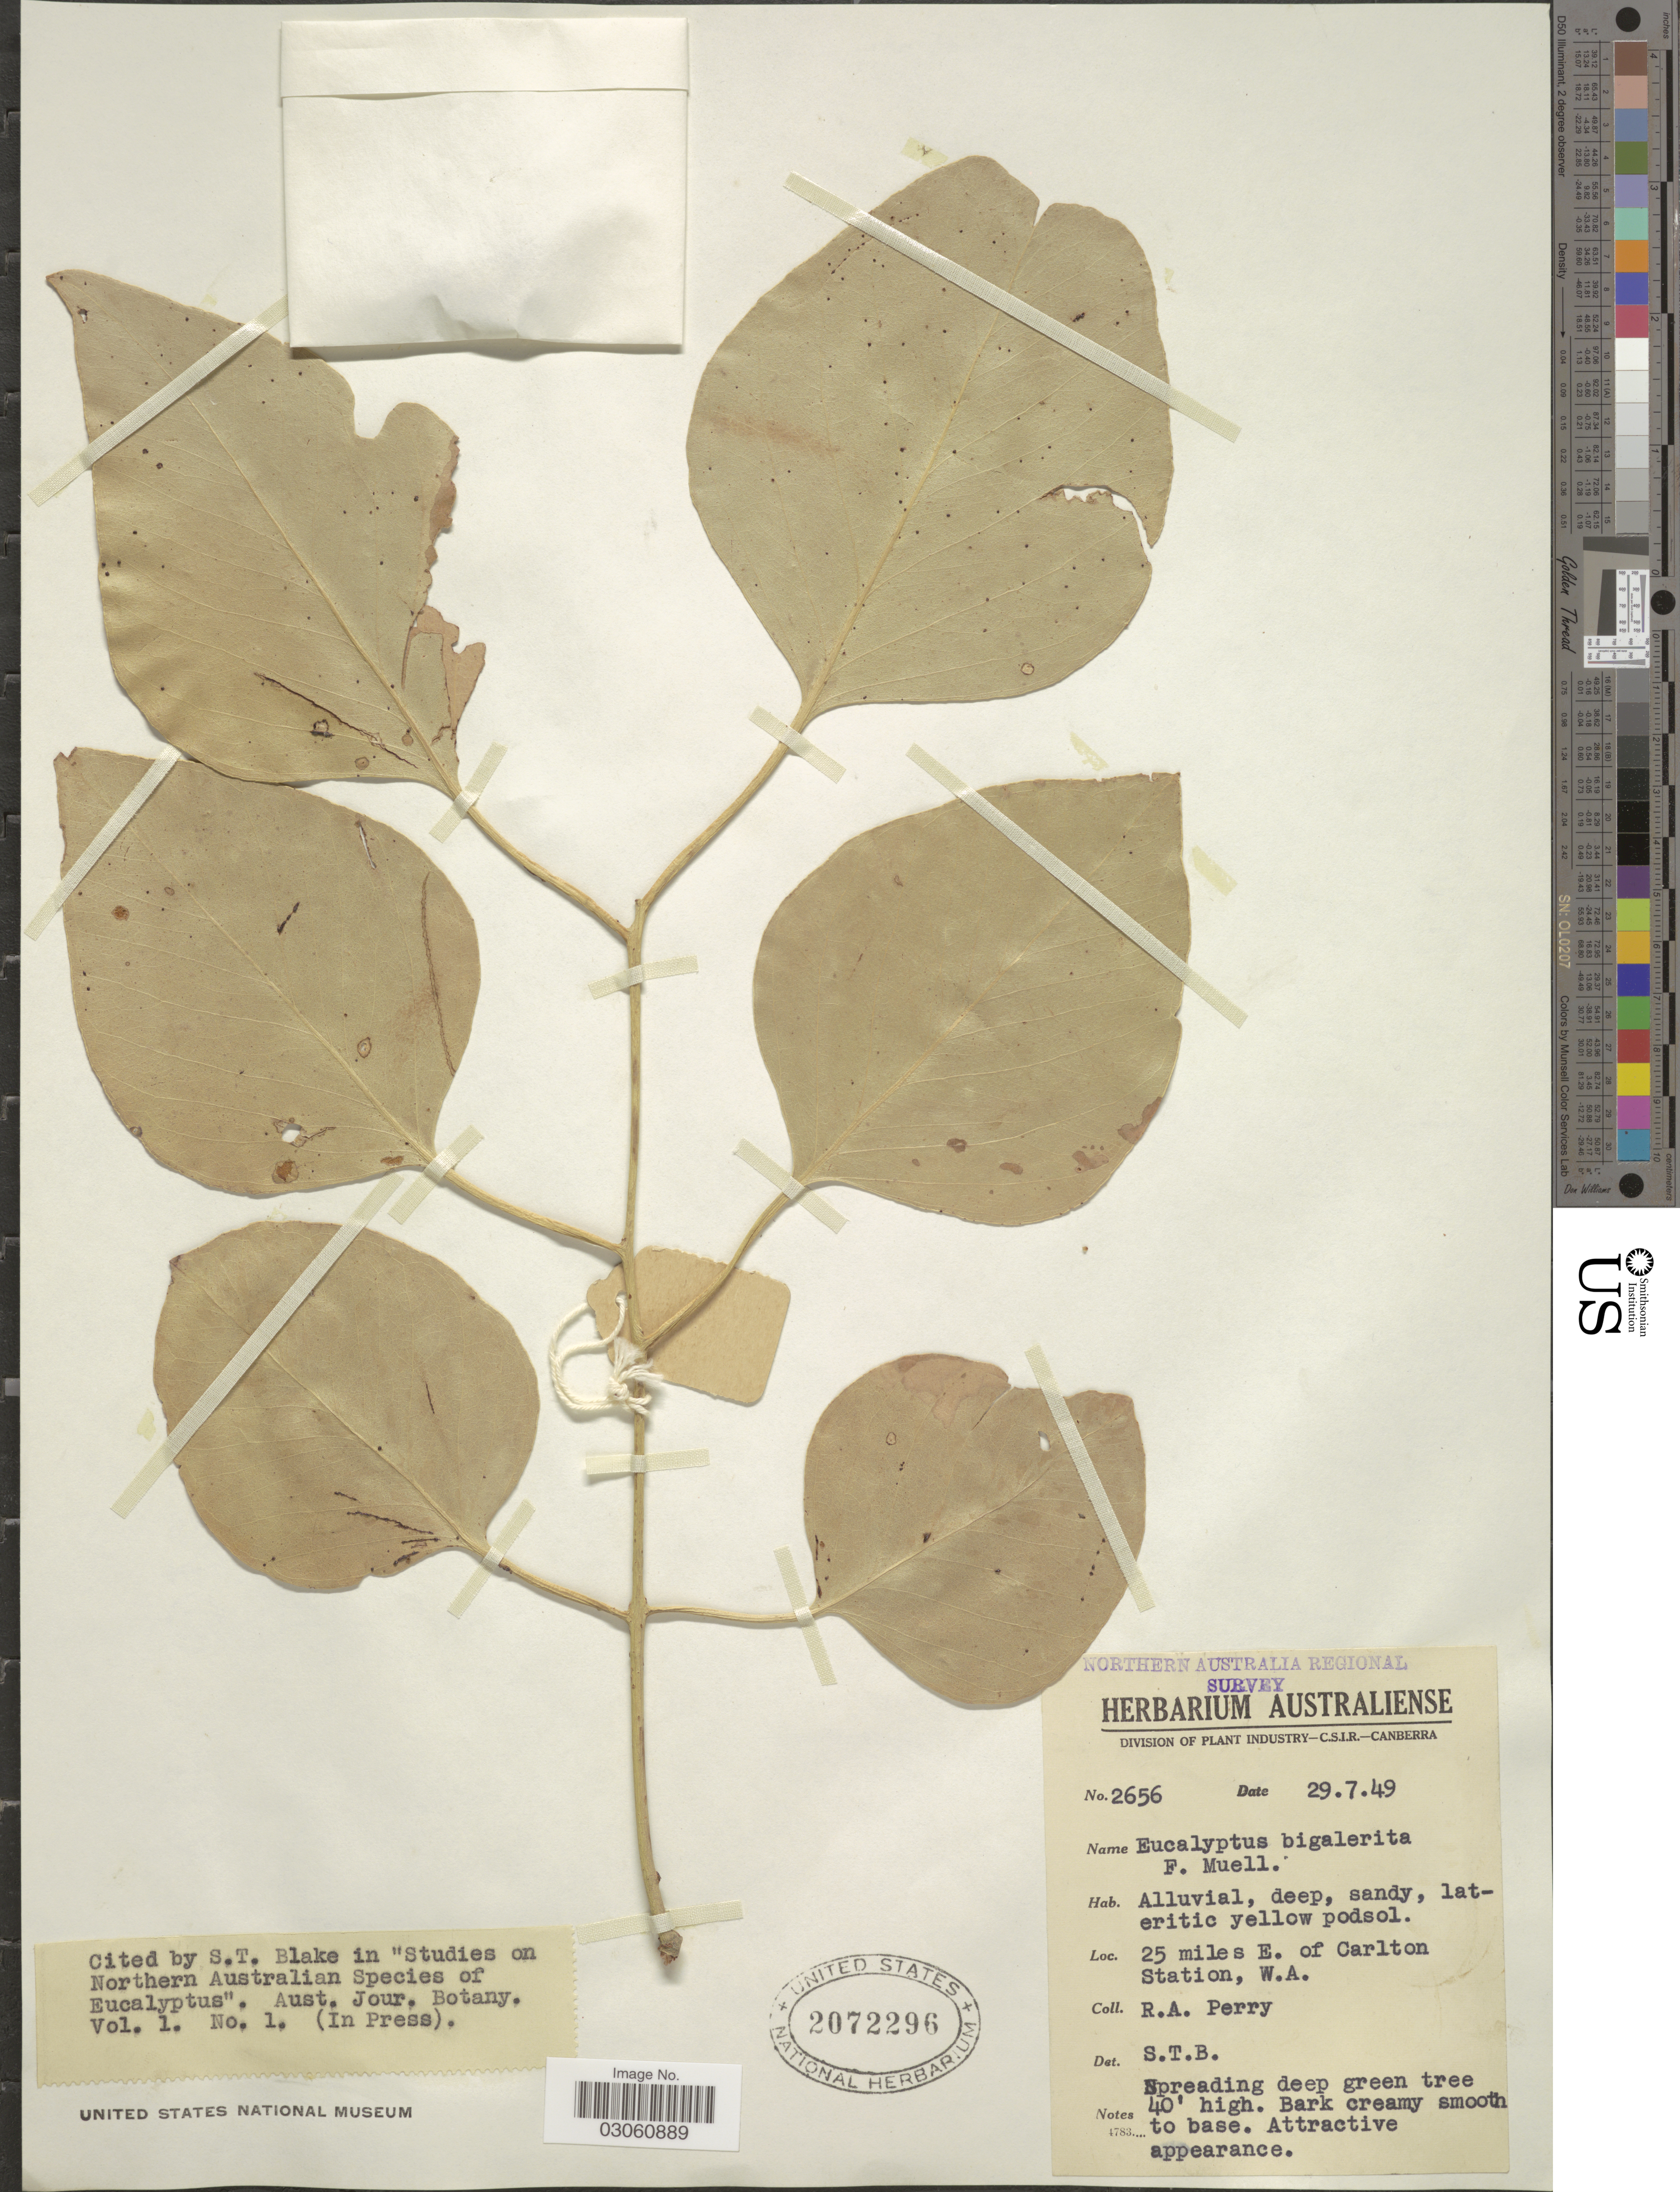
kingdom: Plantae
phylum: Tracheophyta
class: Magnoliopsida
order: Myrtales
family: Myrtaceae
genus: Eucalyptus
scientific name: Eucalyptus bigalerita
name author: F. Muell.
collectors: Perry, R. A.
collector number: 2656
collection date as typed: Transcribed d/m/y: 29/7/49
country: Australia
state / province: Western Australia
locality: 25 miles E. of Carlton Station, W. A.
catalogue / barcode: US 2072296